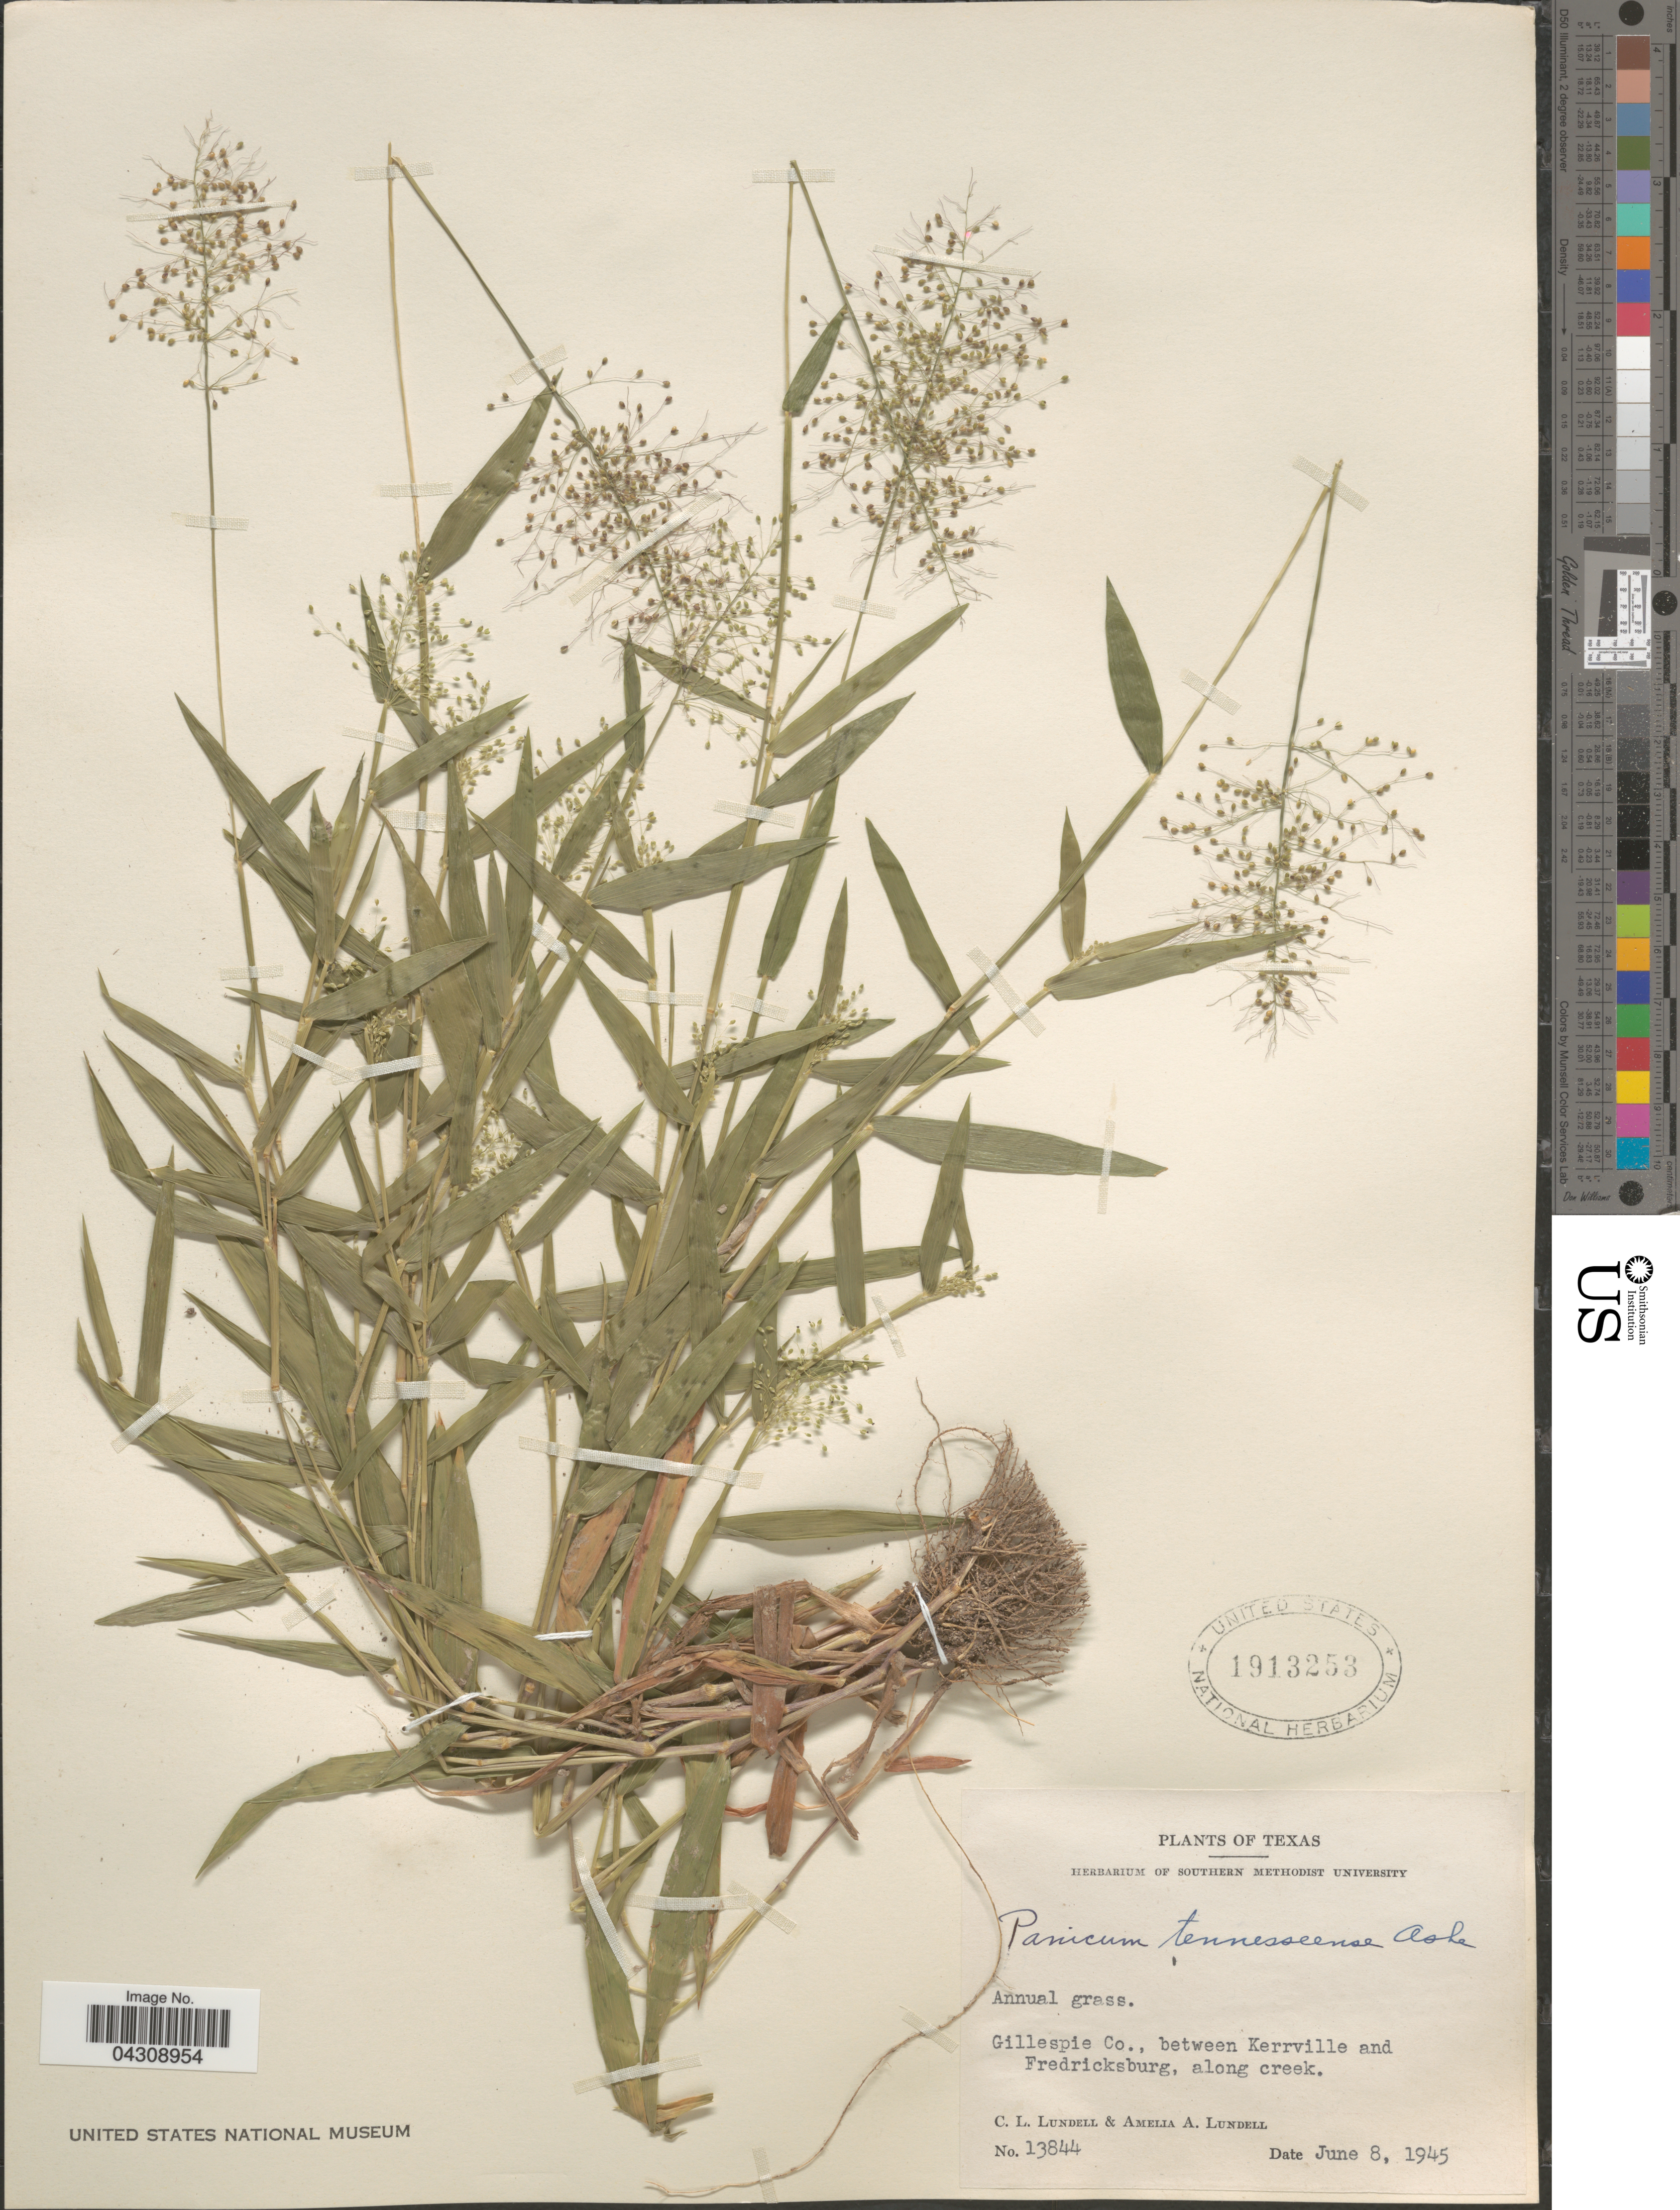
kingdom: Plantae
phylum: Tracheophyta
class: Liliopsida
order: Poales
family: Poaceae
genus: Dichanthelium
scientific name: Dichanthelium acuminatum var. acuminatum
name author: (Sw.) Gould & C.A. Clark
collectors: C. L. Lundell & A. A. Lundell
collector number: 13844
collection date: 1945-06-08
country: United States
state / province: Texas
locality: Gillespie Co., between Kerrville and Fredricksburg, along creek.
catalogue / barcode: US 1913253